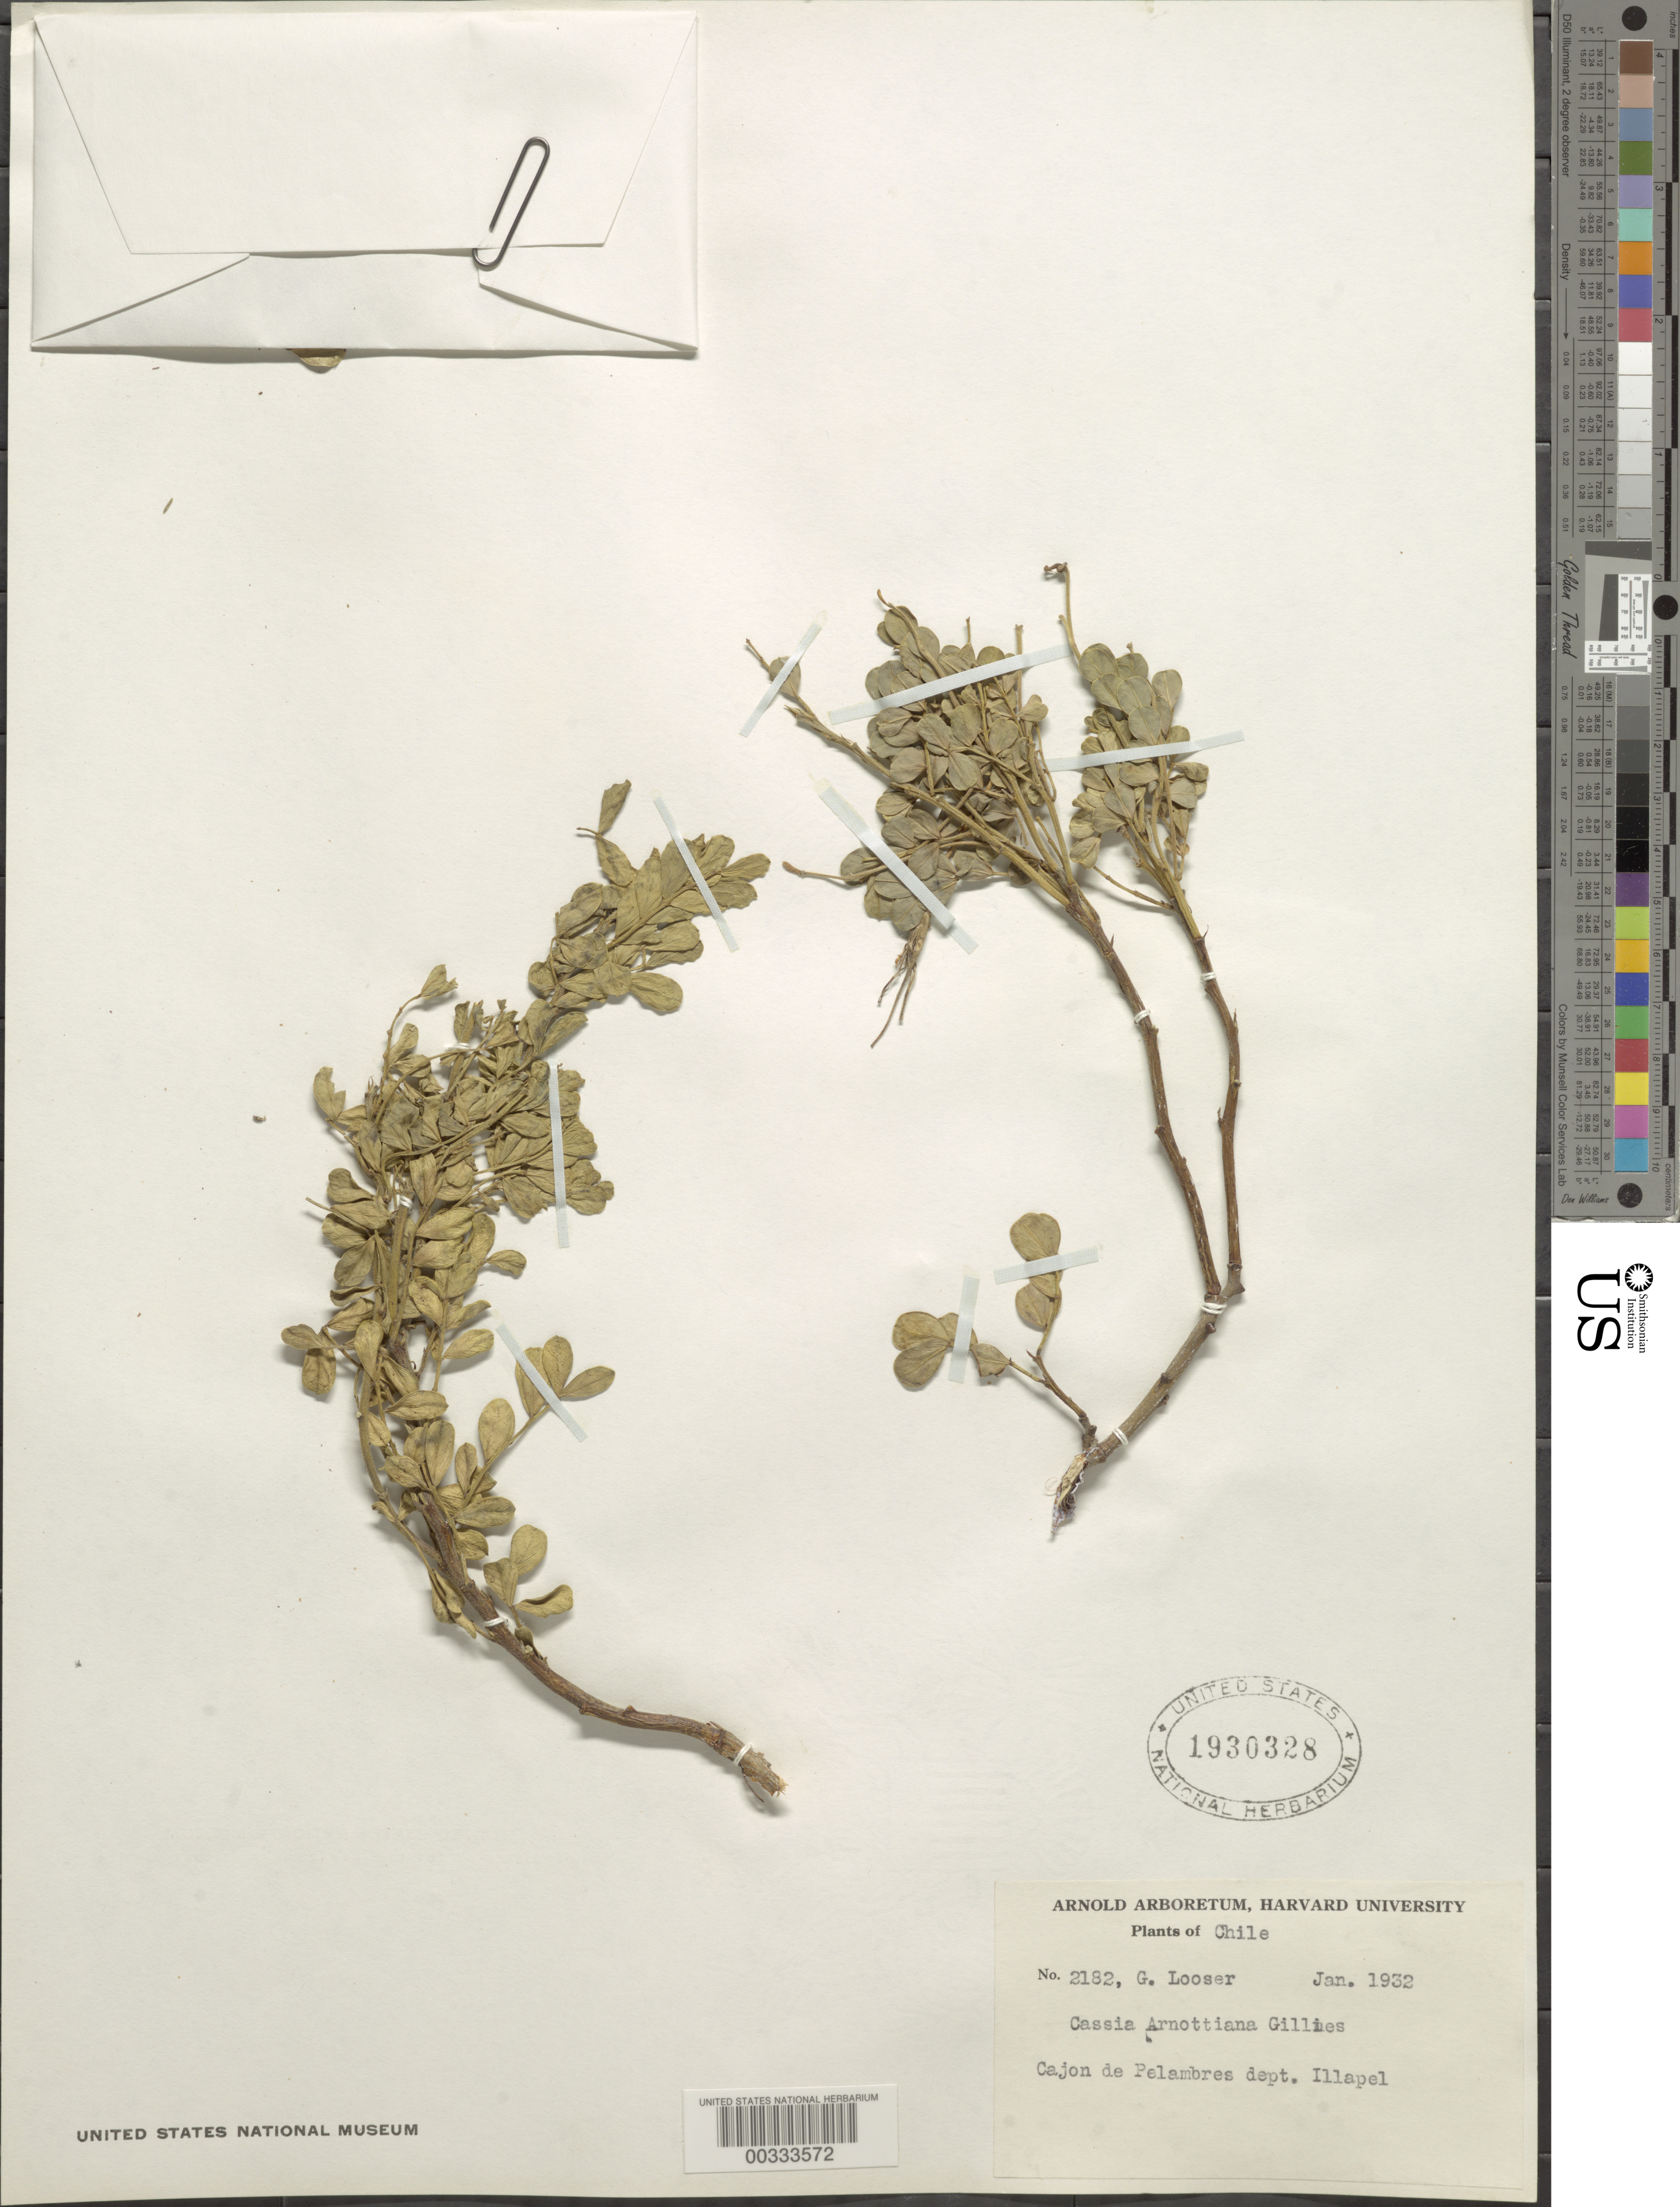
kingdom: Plantae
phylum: Tracheophyta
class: Magnoliopsida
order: Fabales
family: Fabaceae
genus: Senna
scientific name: Senna arnottiana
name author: (Hook.) H.S. Irwin & Barneby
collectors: G. Looser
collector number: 2182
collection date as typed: Jan 1932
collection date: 1932-01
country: Chile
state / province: Coquimbo (IV)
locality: Illapel dept., cajon de pelambres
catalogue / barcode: US 1930328